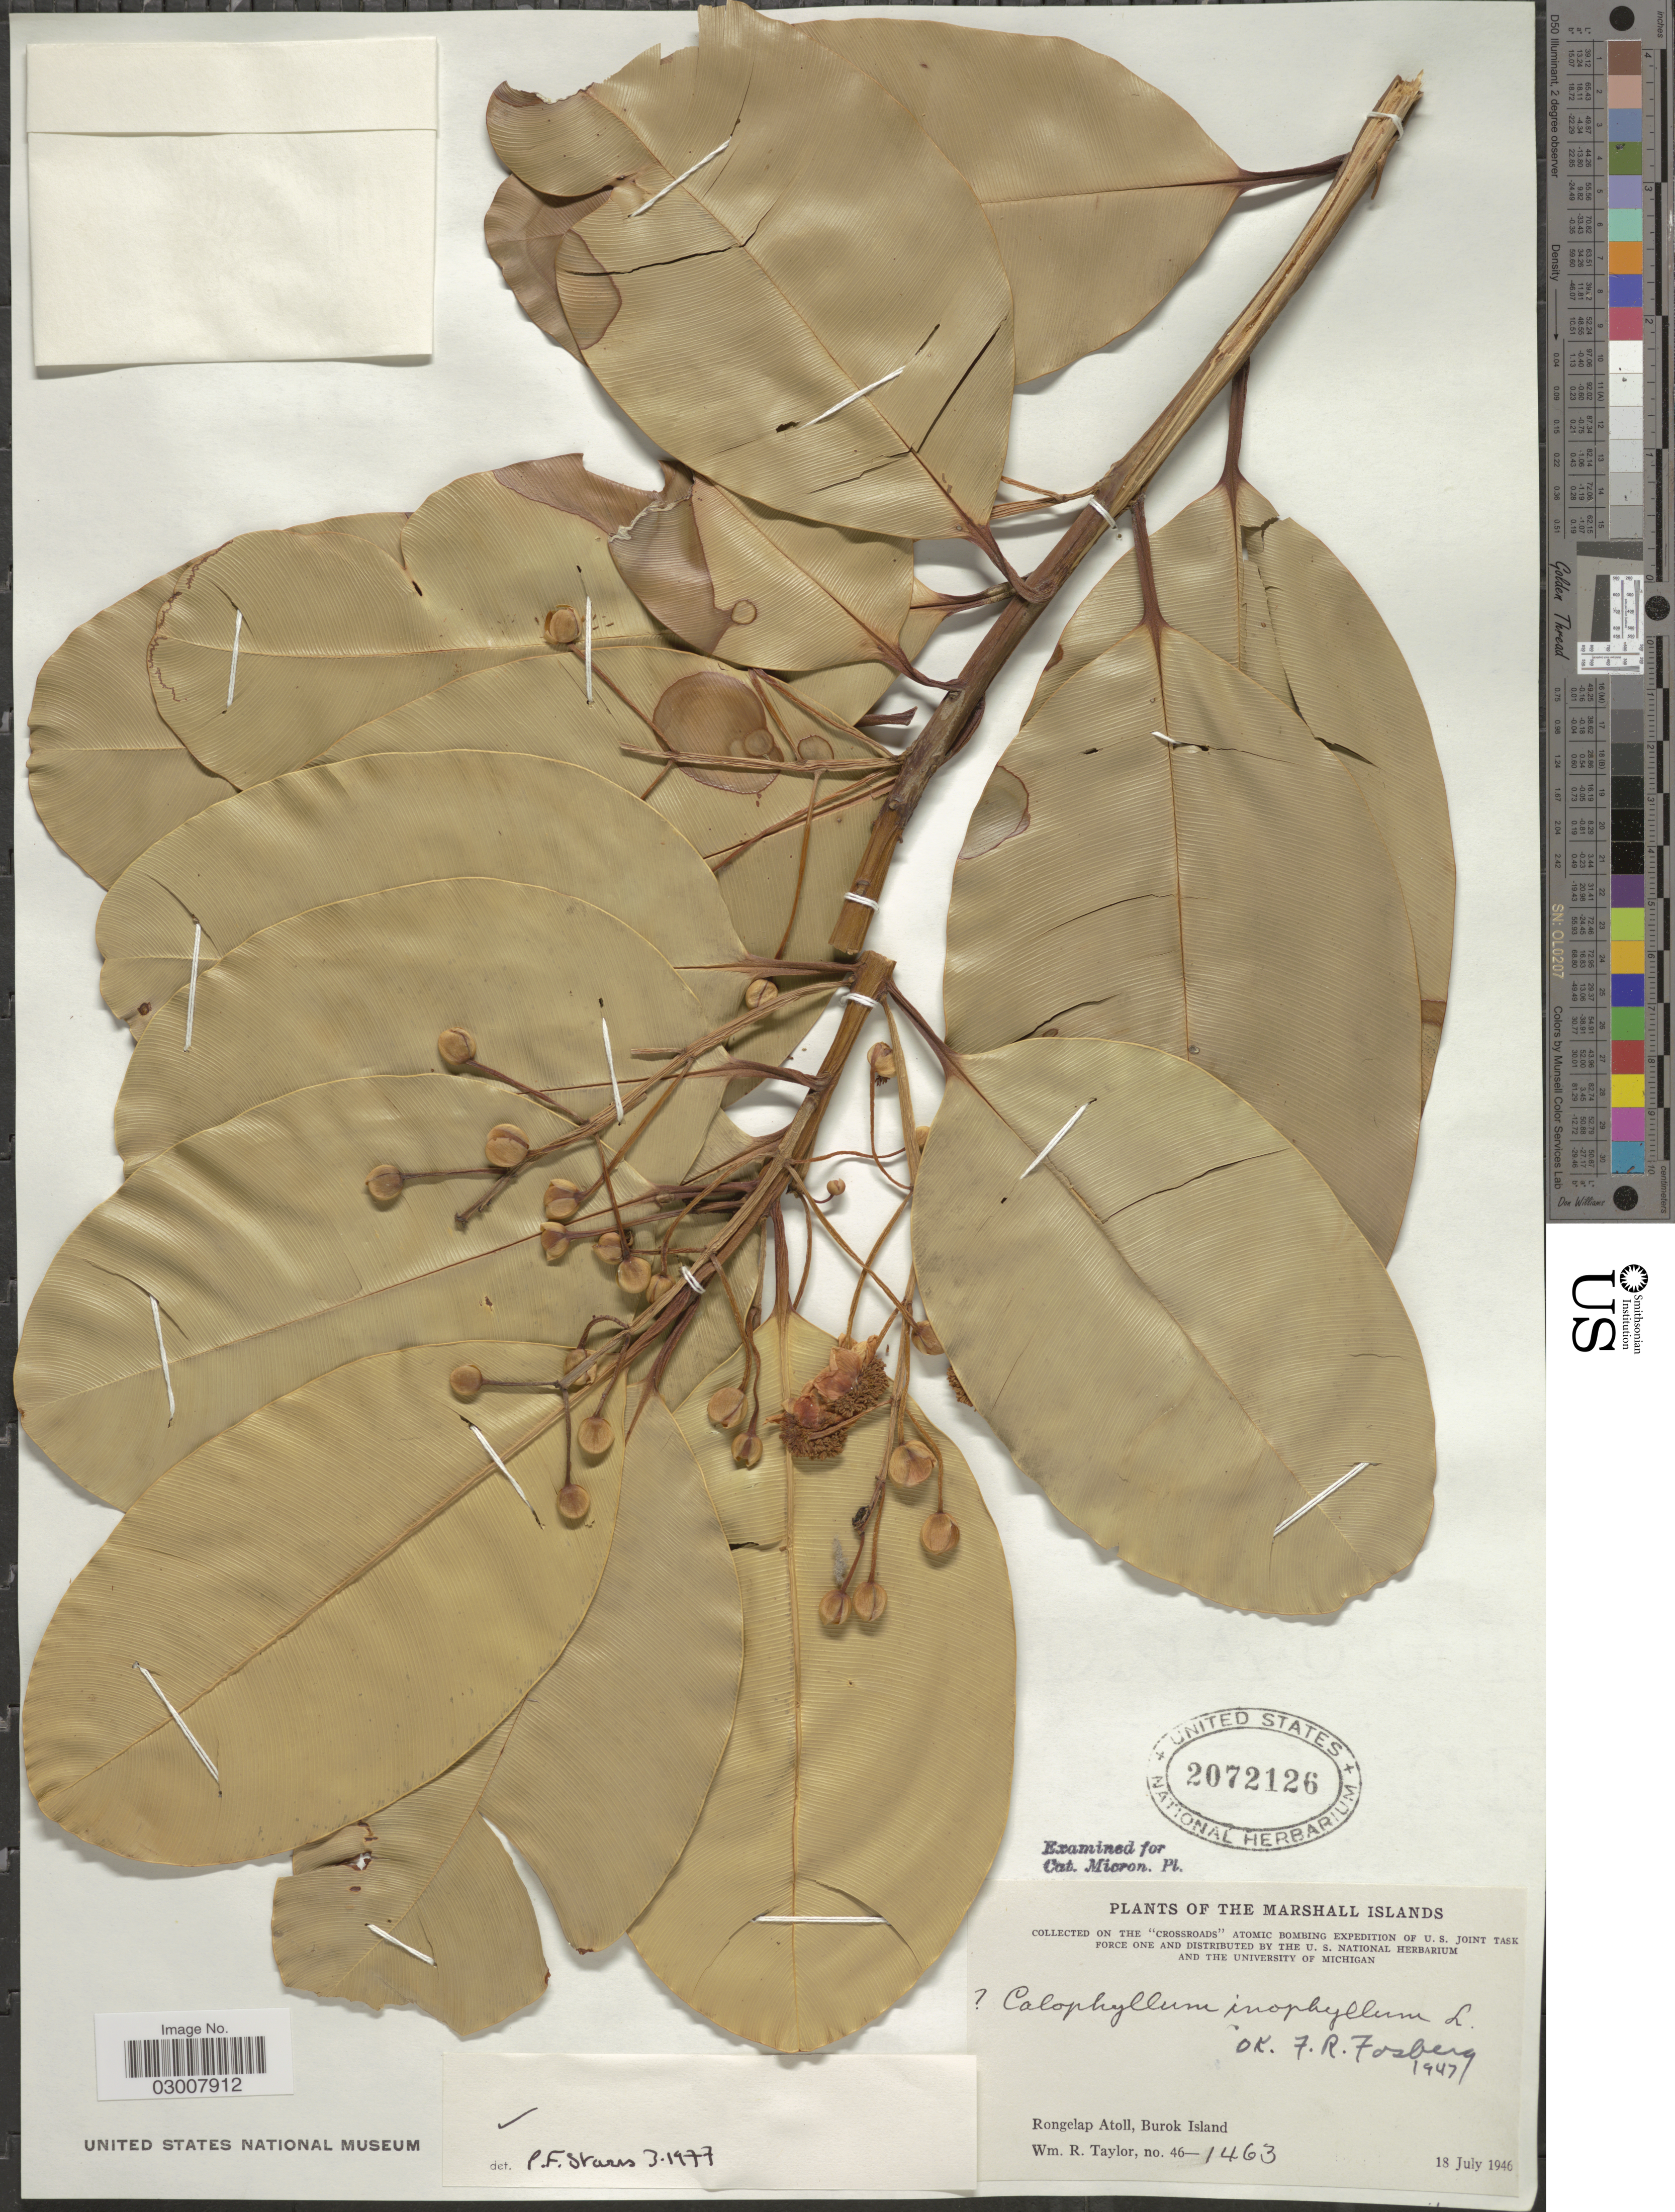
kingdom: Plantae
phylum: Tracheophyta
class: Magnoliopsida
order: Malpighiales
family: Calophyllaceae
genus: Calophyllum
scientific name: Calophyllum inophyllum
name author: L.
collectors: W. R. Taylor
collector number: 46-1463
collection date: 1946-07-18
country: Marshall Islands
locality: Rongelap Atoll, Burok Island.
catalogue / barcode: US 2072126